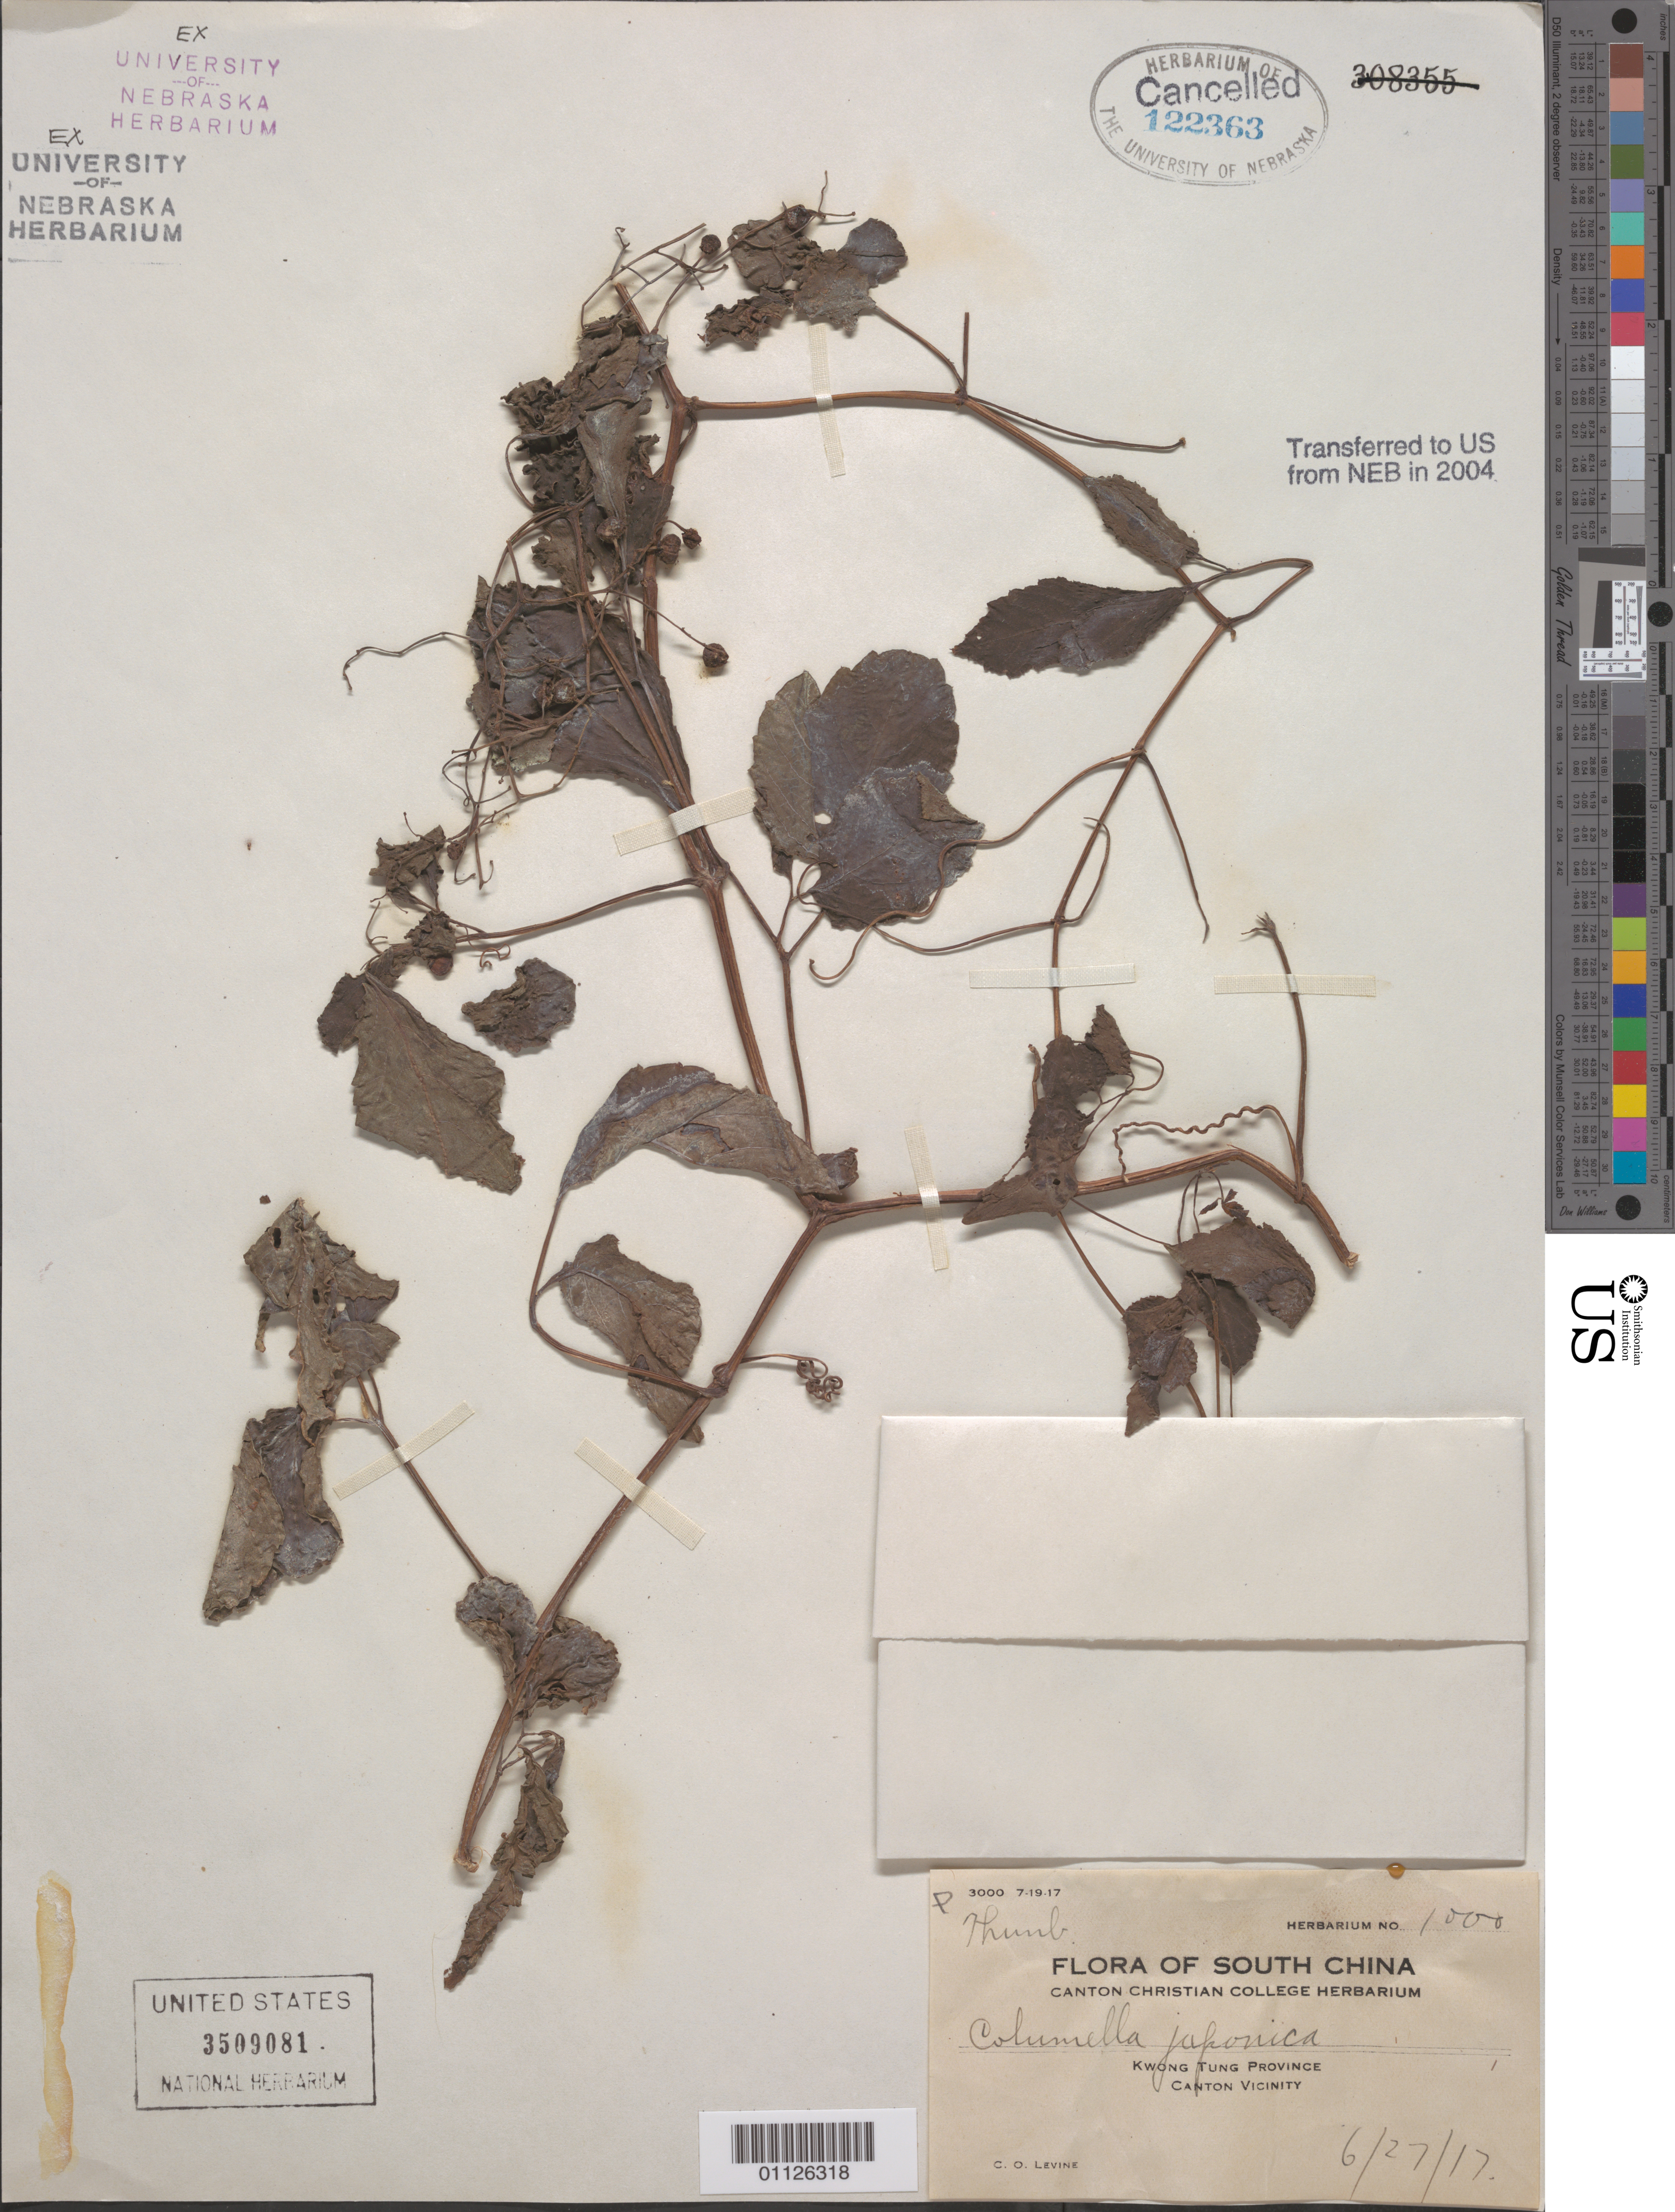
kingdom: Plantae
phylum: Tracheophyta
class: Magnoliopsida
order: Vitales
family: Vitaceae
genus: Causonis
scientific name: Causonis japonica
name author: (Thunb.) Raf.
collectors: C. O. Levine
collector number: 1000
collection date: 1917-06-27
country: China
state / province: Guangdong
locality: Canton Vicinity.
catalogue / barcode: US 3509081